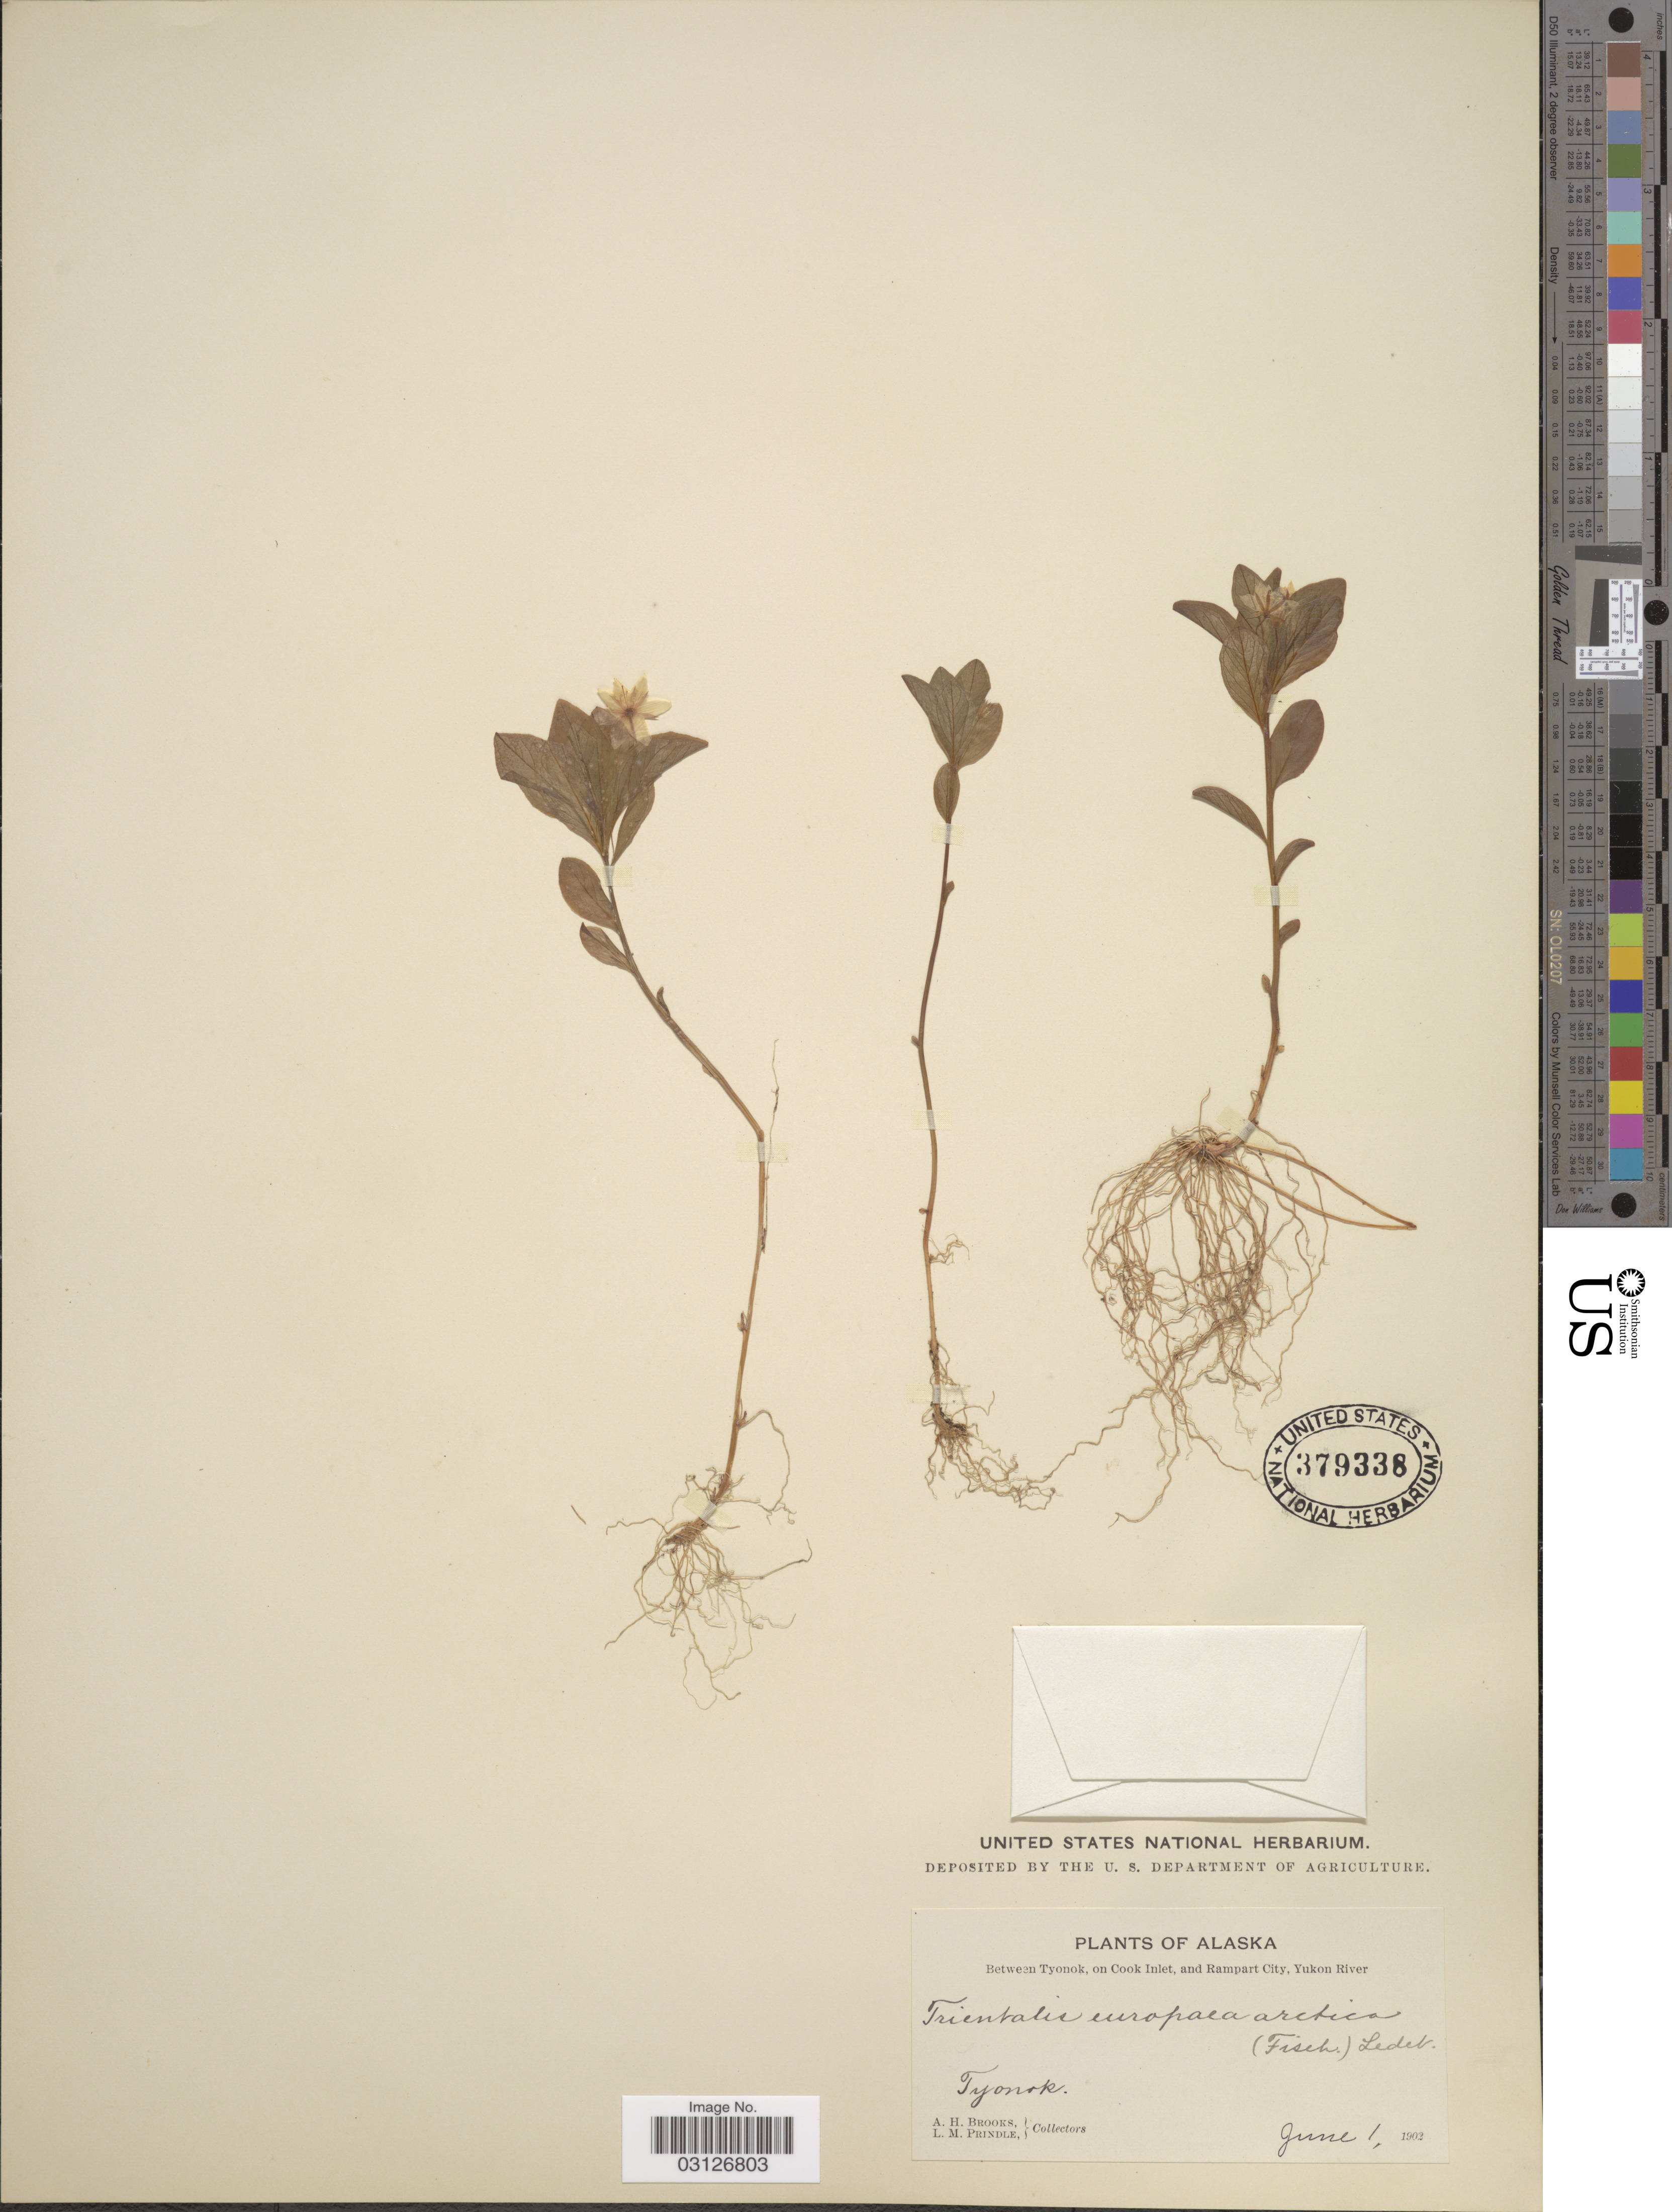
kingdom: Plantae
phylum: Tracheophyta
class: Magnoliopsida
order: Ericales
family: Primulaceae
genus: Trientalis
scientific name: Trientalis europaea subsp. arctica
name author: (Fisch. ex Hook.) Hultén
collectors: A. Brooks & L. Prindle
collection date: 1902-06-01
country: United States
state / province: Alaska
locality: Tyonok. Between Tyonok, on Cook Inlet, and Rampart City, Yukon River.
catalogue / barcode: US 379338